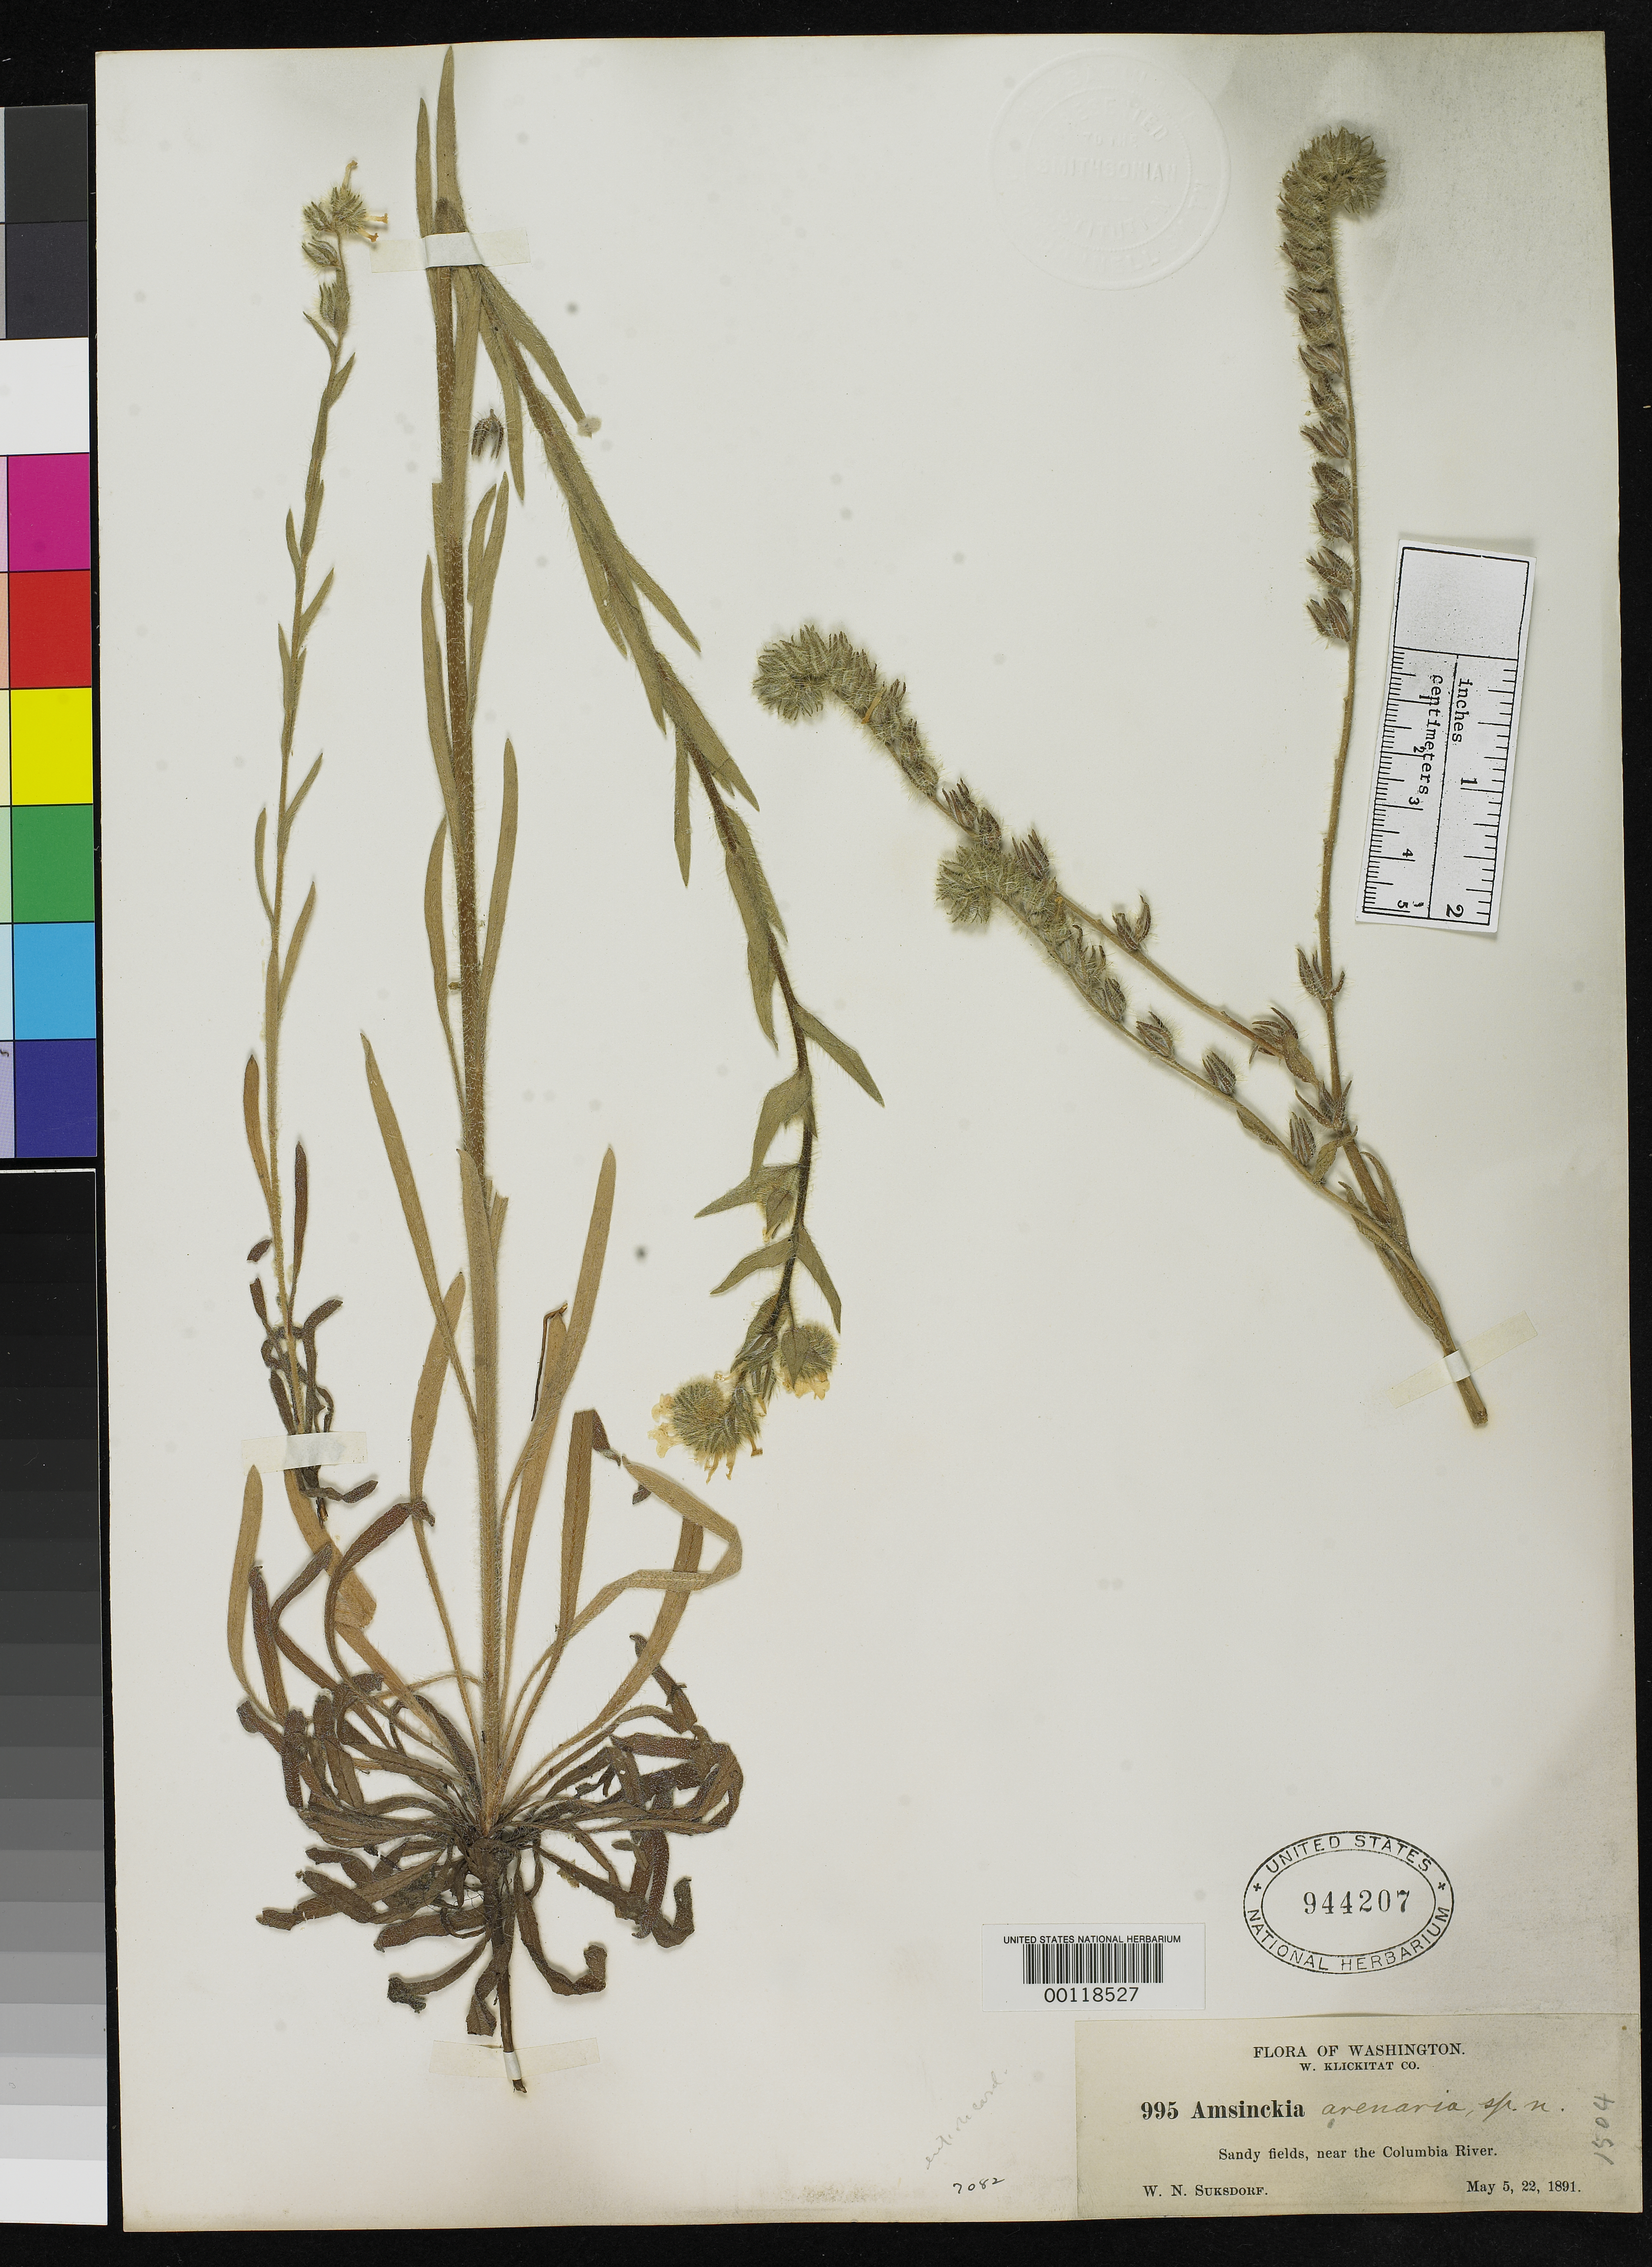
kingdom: Plantae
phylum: Tracheophyta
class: Magnoliopsida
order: Boraginales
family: Boraginaceae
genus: Amsinckia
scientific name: Amsinckia arenaria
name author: Suksd.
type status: Isotype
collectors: W. N. Suksdorf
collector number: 995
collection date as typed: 05 May 1891 and 22 May 1891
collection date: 1891-05-05,1891-05-22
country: United States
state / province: Washington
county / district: Klickitat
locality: Near Columbia River.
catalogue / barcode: US 944207